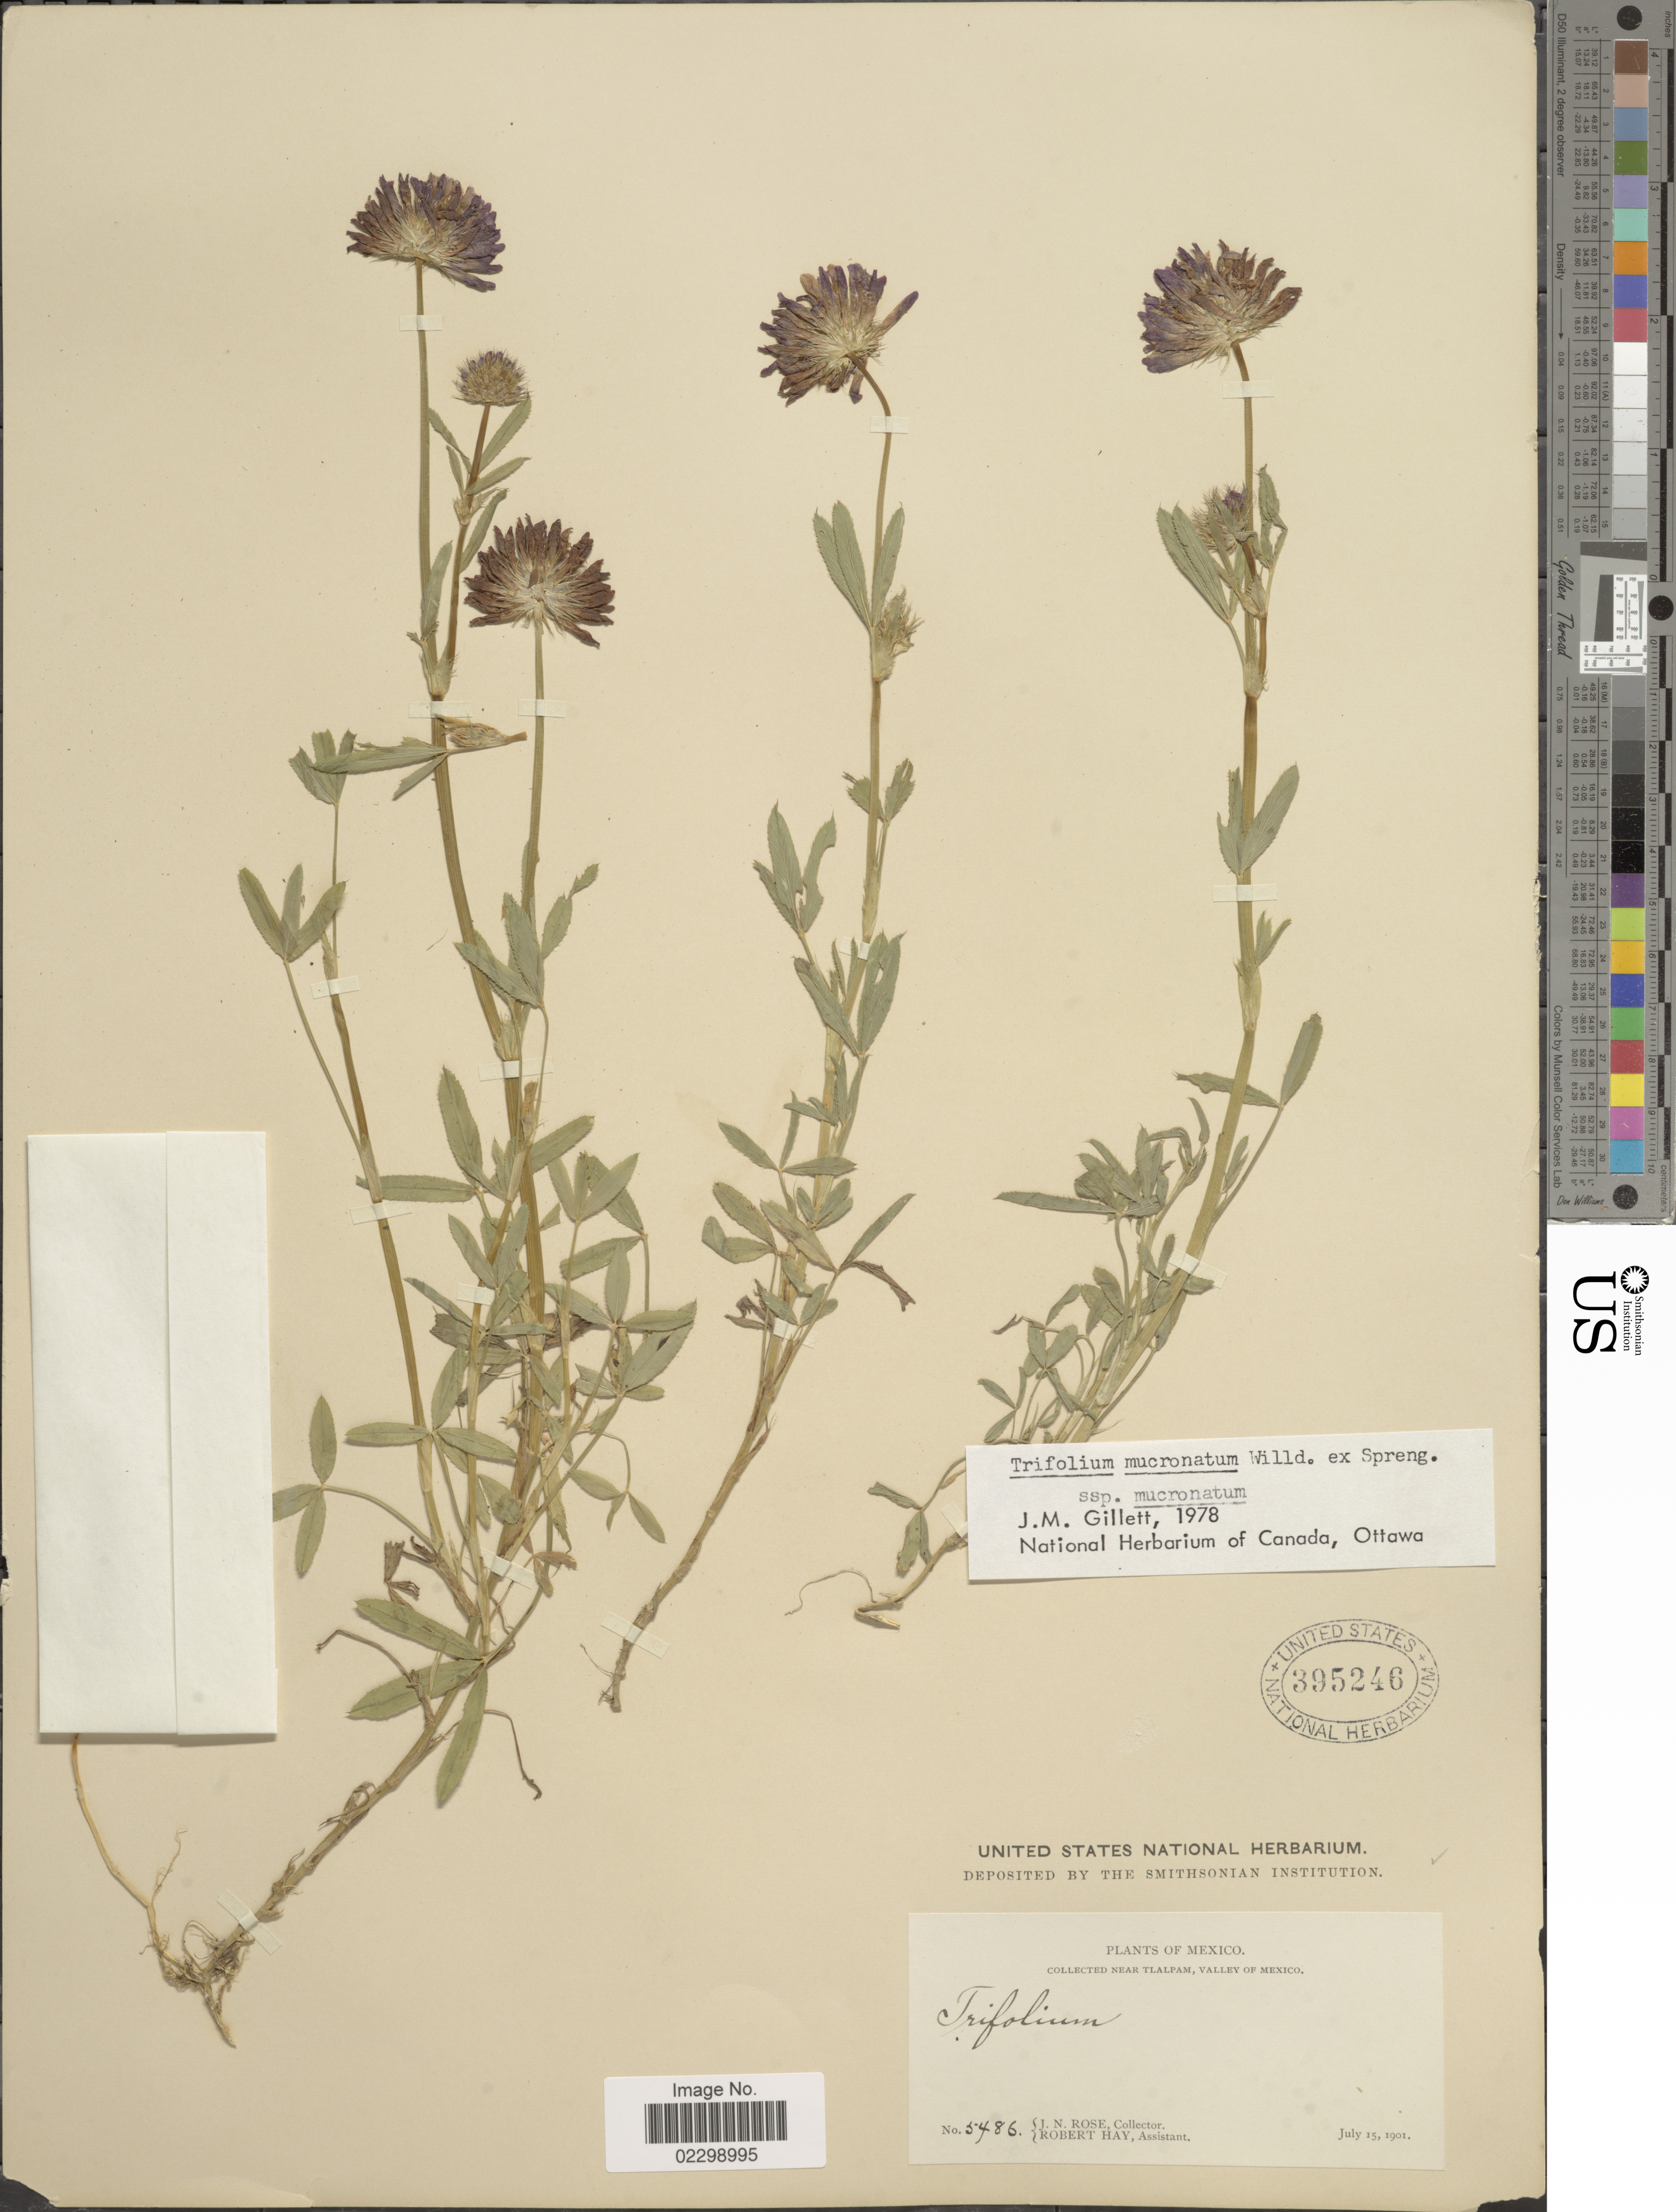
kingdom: Plantae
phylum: Tracheophyta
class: Magnoliopsida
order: Fabales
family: Fabaceae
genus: Trifolium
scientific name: Trifolium mucronatum subsp. mucronatum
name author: Willd. ex Spreng.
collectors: J. N. Rose & R. Hay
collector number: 5486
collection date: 1901-07-15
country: Mexico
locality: Near Tlalpam, valley of Mexico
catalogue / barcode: US 395246